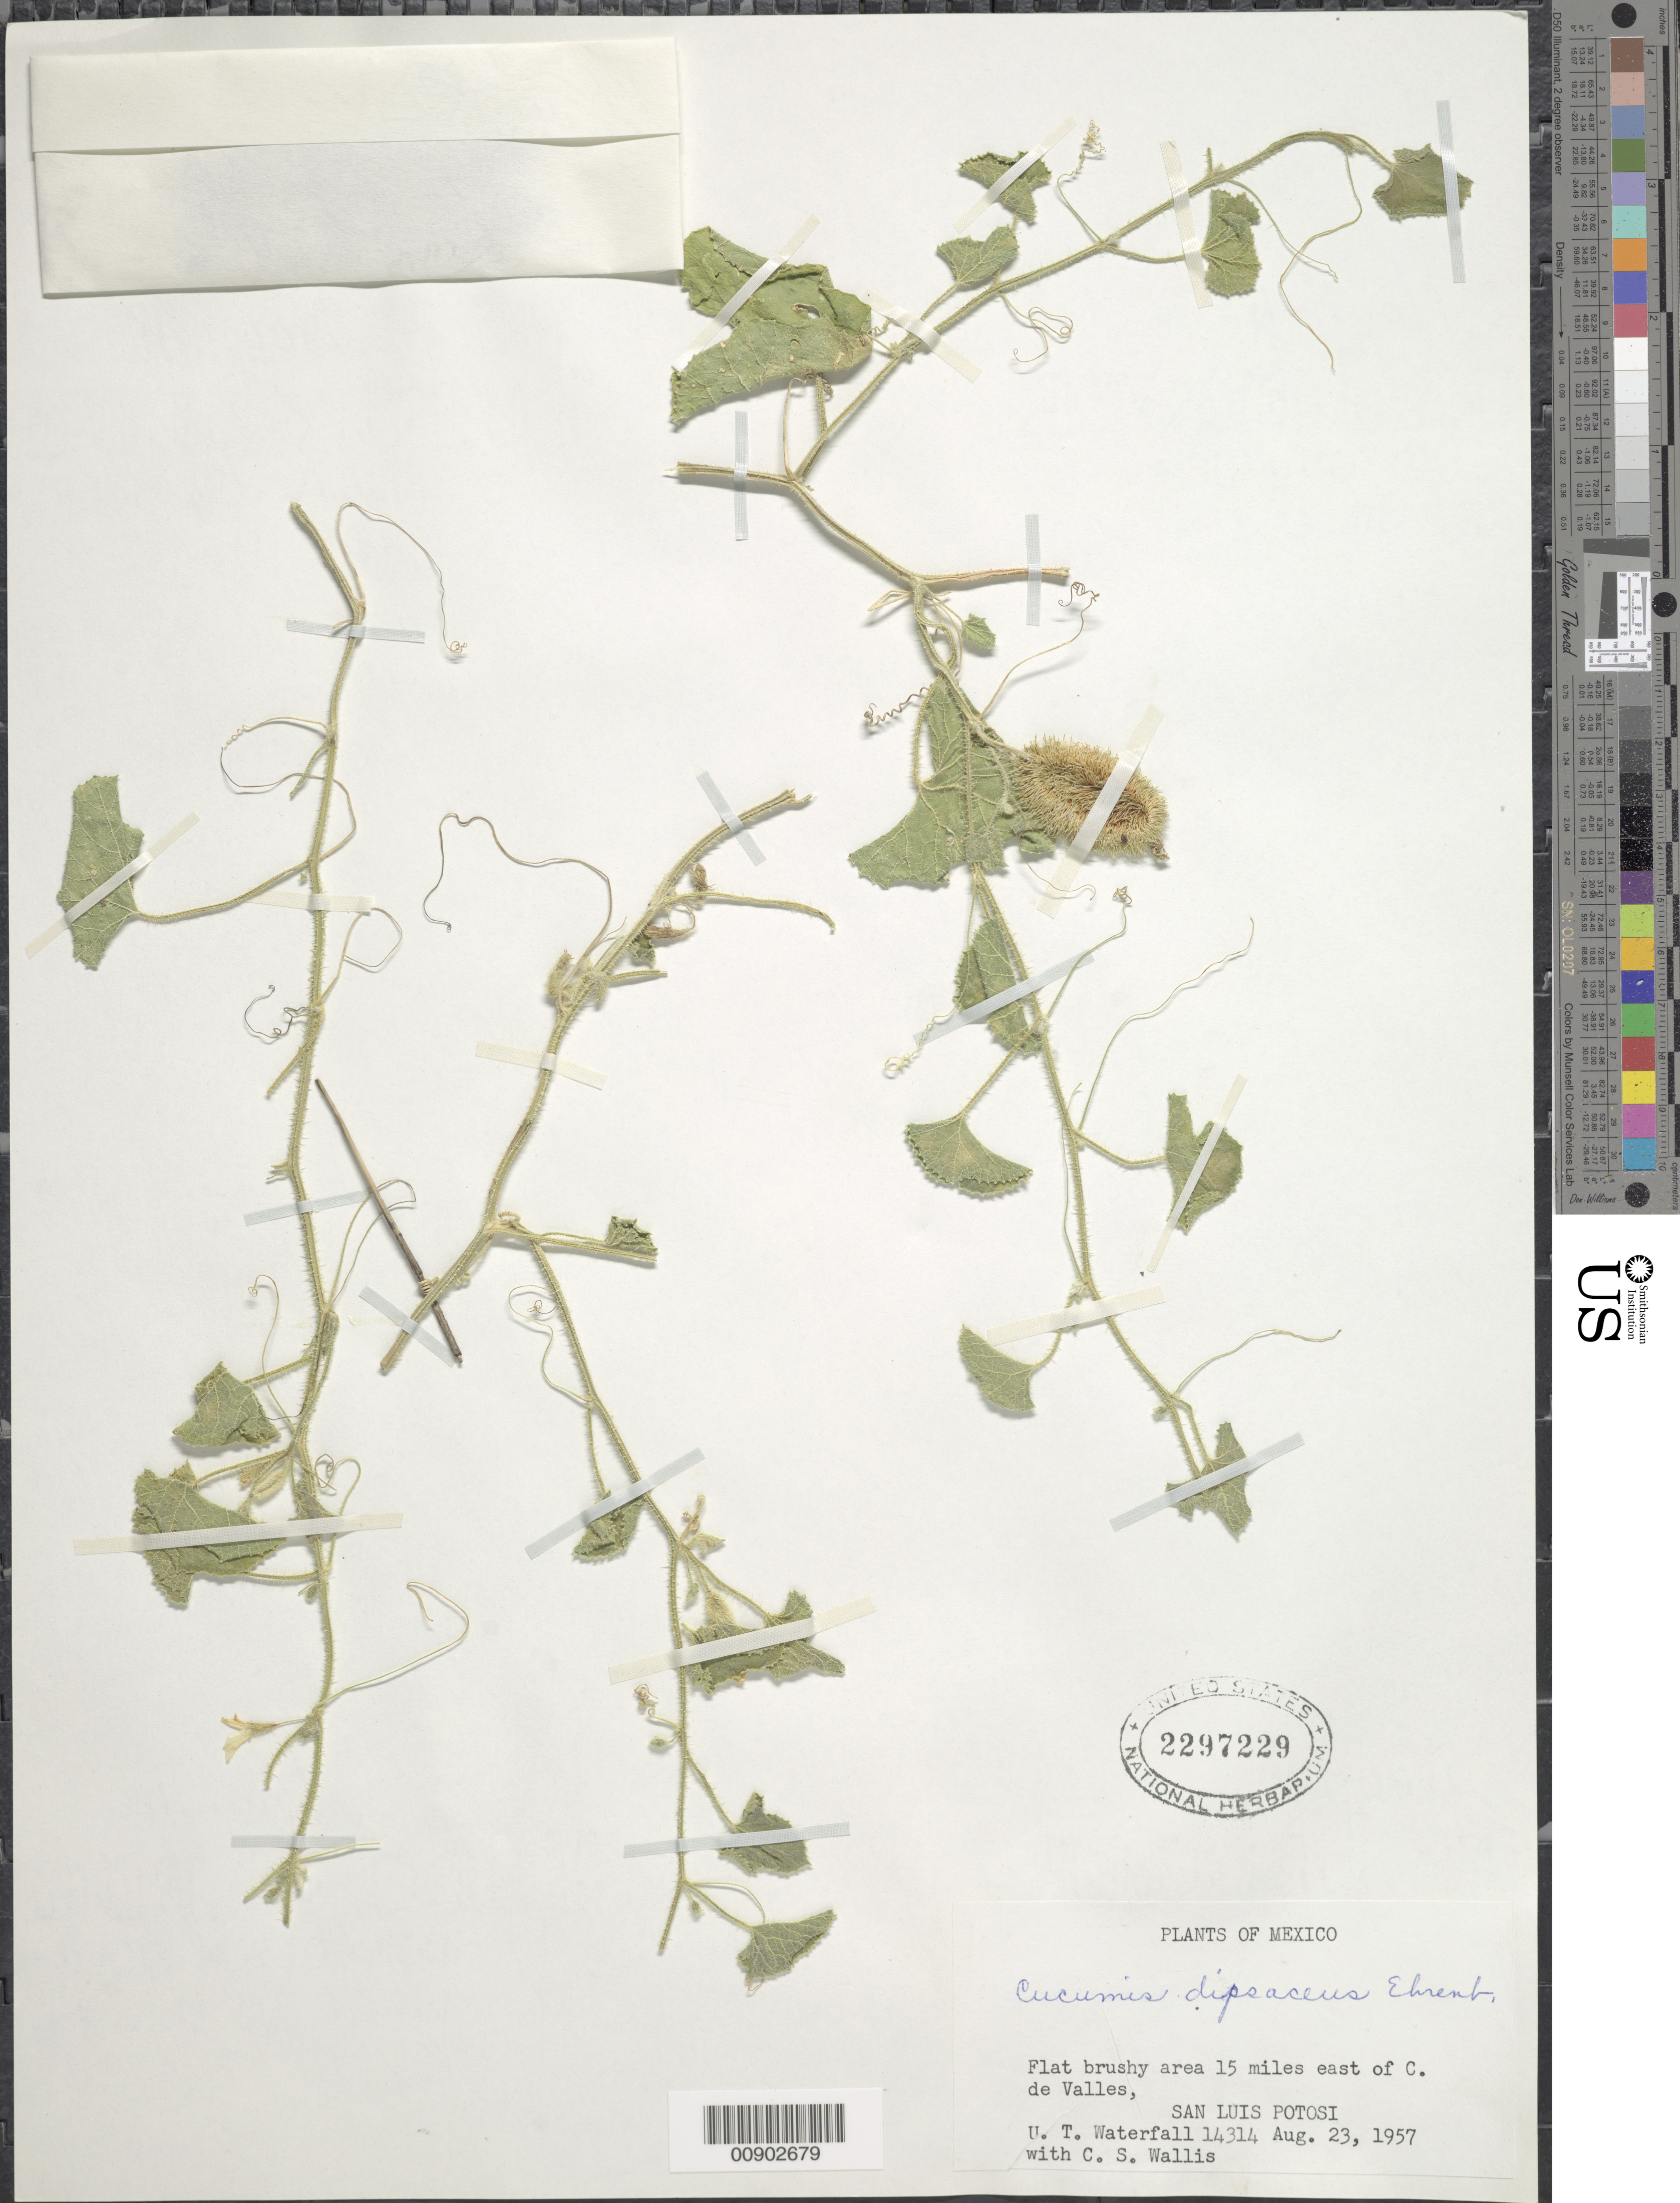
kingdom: Plantae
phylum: Tracheophyta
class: Magnoliopsida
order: Cucurbitales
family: Cucurbitaceae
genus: Cucumis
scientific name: Cucumis dipsaceus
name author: Ehrenb. ex Spach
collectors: U. T. Waterfall & C. S. Wallis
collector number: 14314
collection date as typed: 23 Aug 1957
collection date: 1957-08-23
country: Mexico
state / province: San Luis Potosí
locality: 15 miles east of C. Valles, San Luis Potosí.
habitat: Flat brushy area.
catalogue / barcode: US 2297229